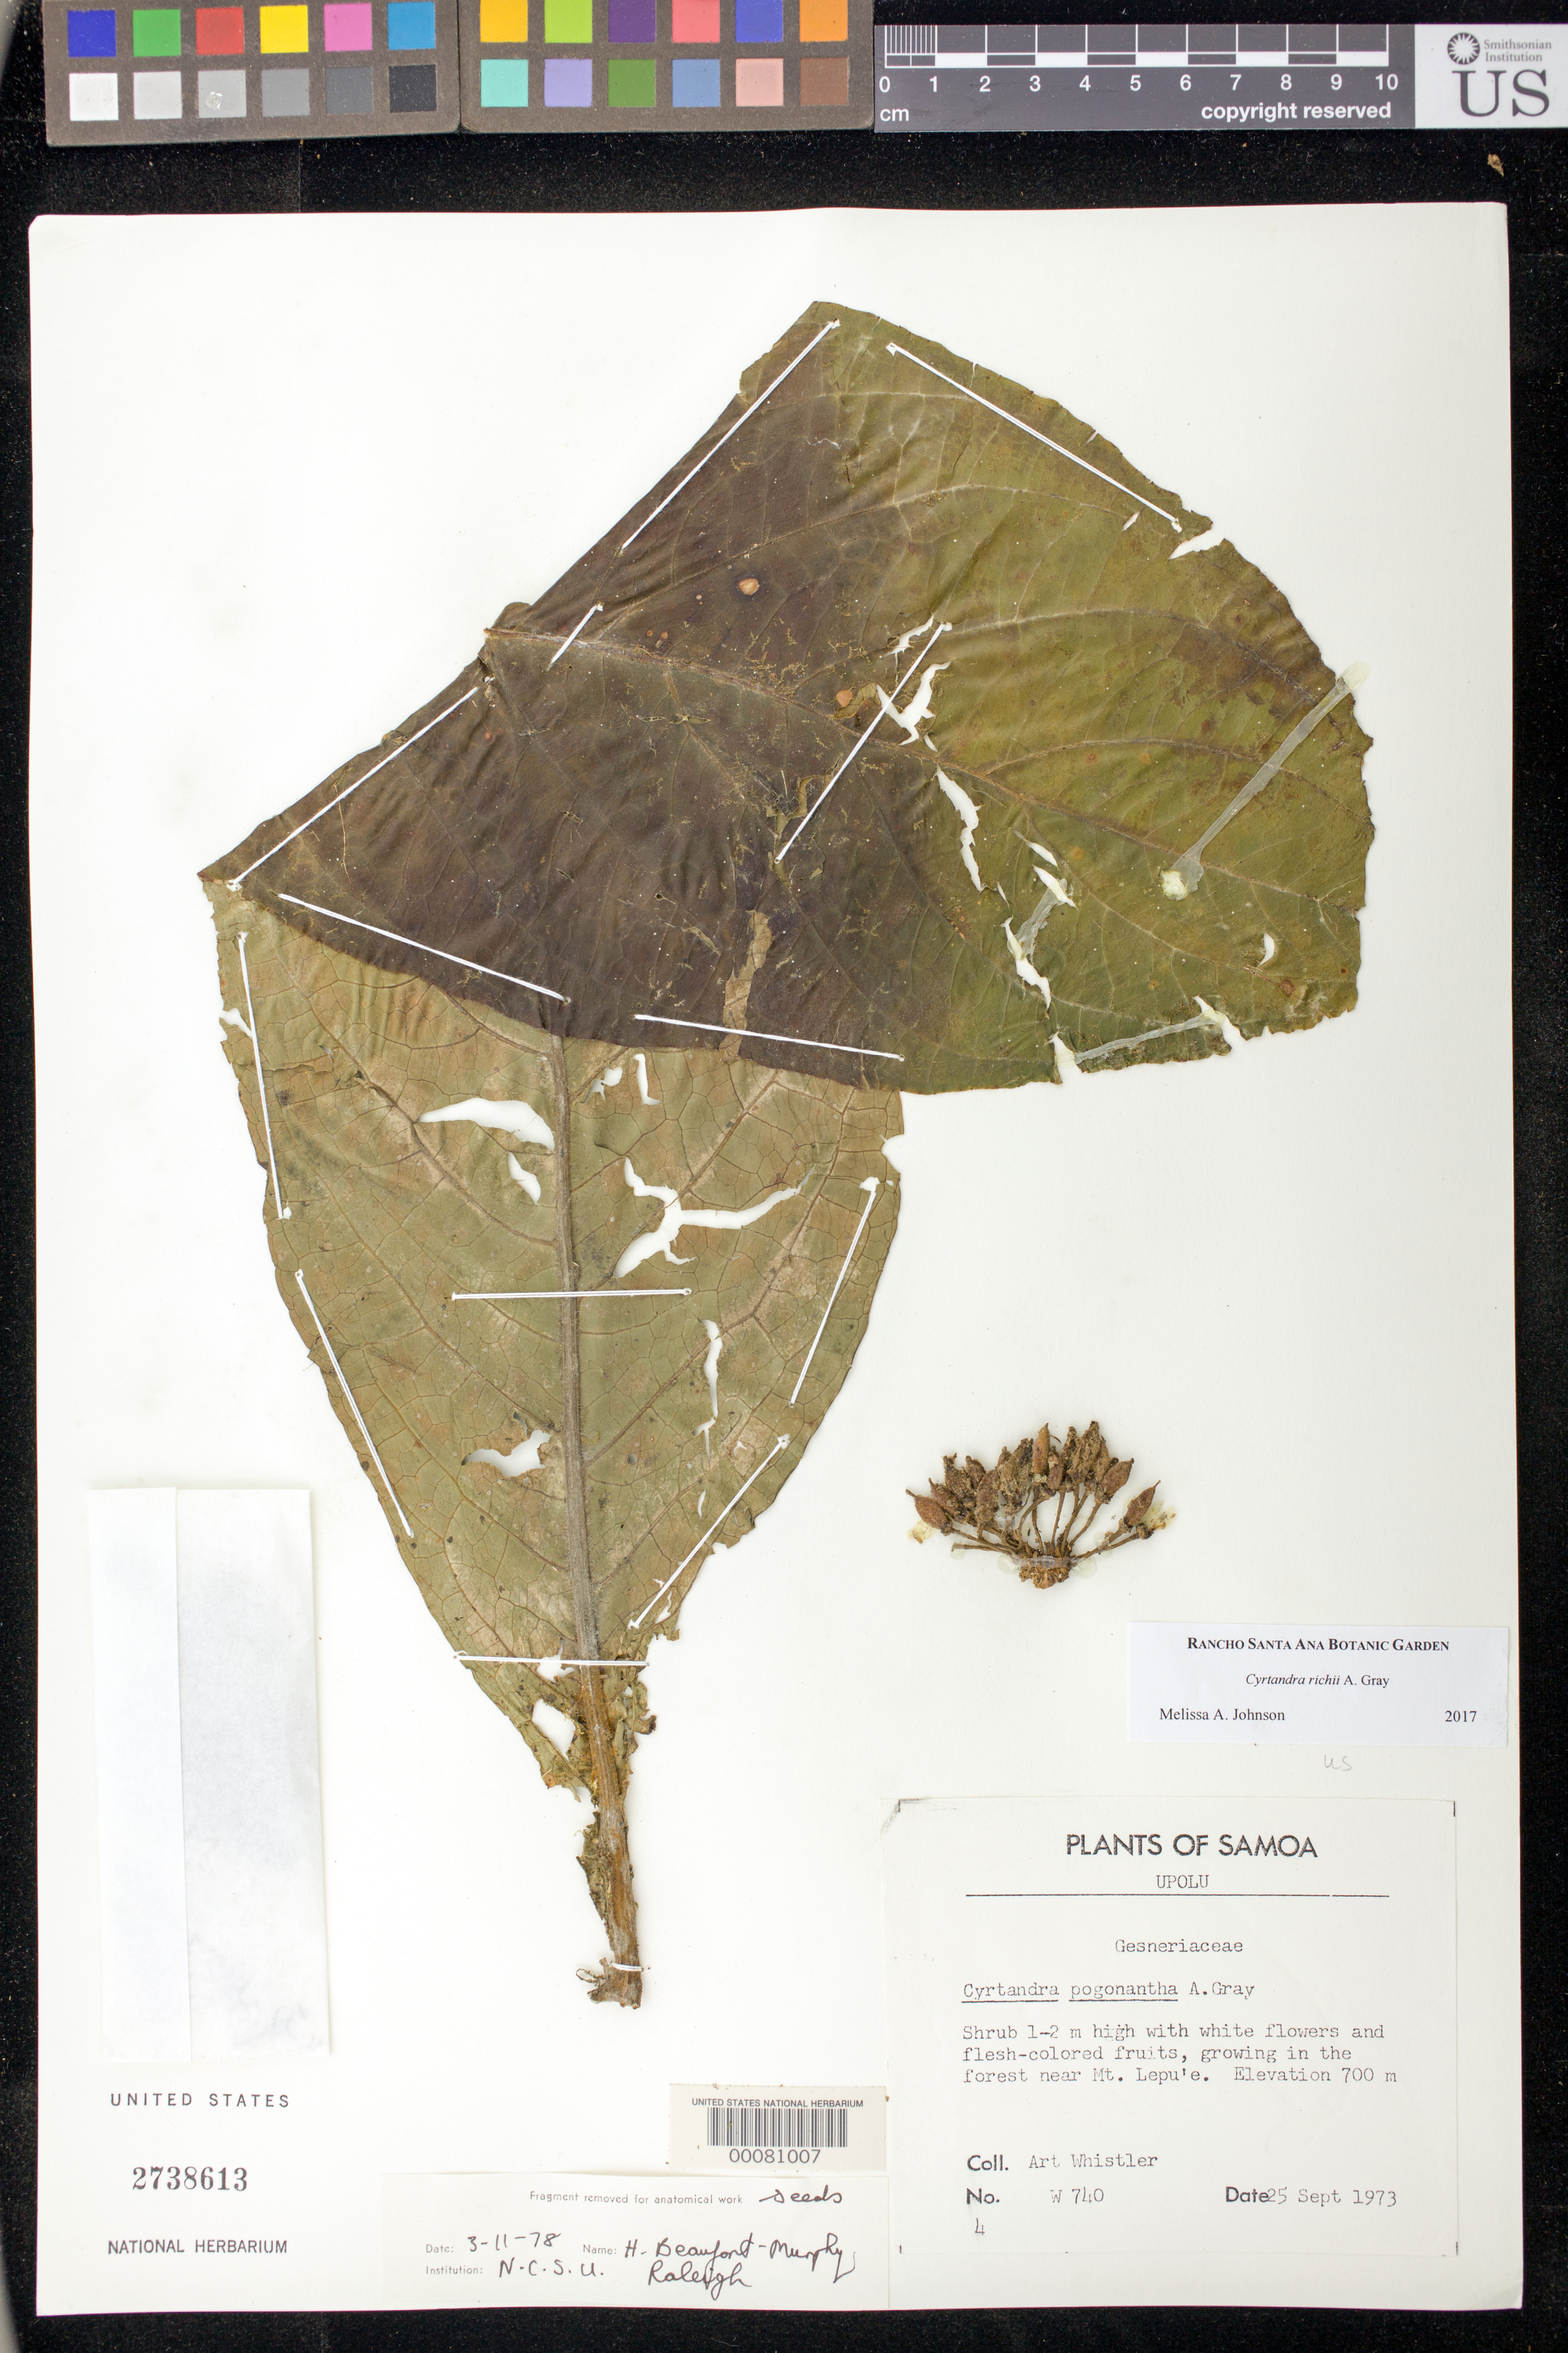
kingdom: Plantae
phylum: Tracheophyta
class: Magnoliopsida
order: Lamiales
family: Gesneriaceae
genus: Cyrtandra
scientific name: Cyrtandra richii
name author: A. Gray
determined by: Johnson, Melissa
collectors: A. Whistler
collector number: W 740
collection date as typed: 25 Sep 1973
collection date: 1973-09-25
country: Samoa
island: Upolu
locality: Upolu, Near mt lepu'e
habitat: Growing in the forest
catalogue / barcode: US 2738613